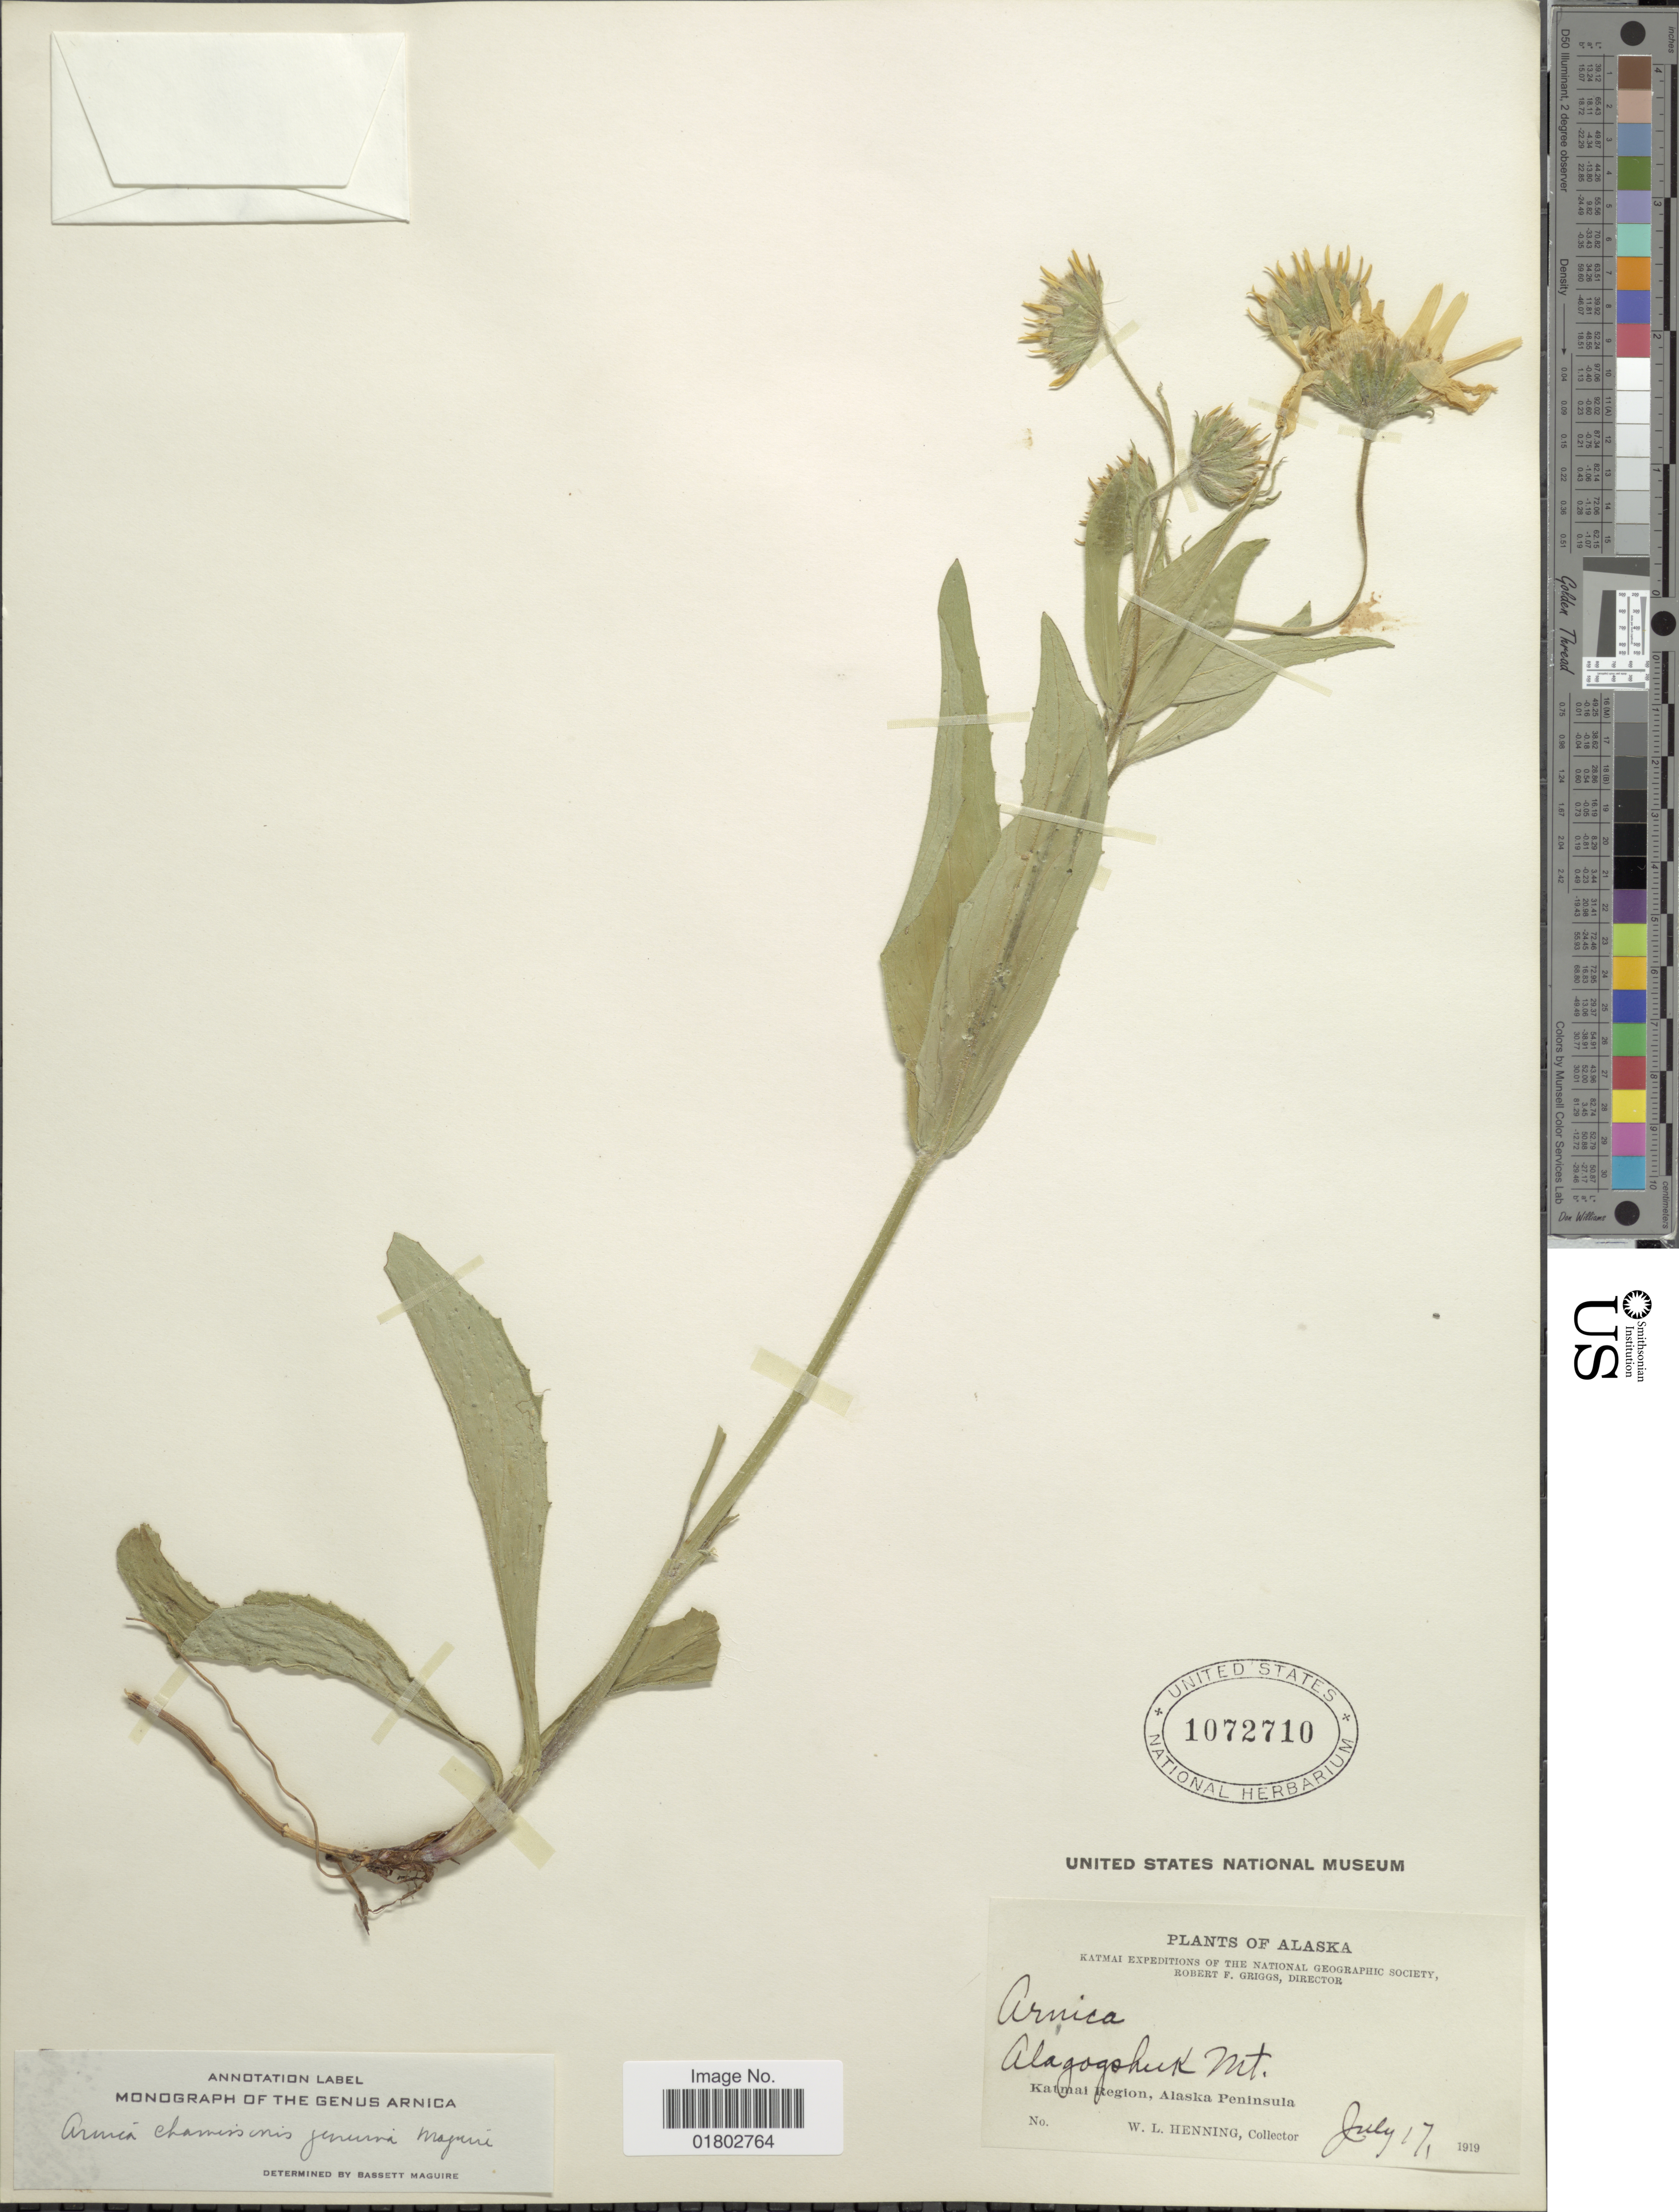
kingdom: Plantae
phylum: Tracheophyta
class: Magnoliopsida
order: Asterales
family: Asteraceae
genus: Arnica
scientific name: Arnica chamissonis subsp. genuina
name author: Maguire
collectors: W. Henning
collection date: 1919-07-17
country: United States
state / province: Alaska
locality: Alagoshuk Mt, Katmal Region, Alaska Peninsula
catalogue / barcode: US 1072710